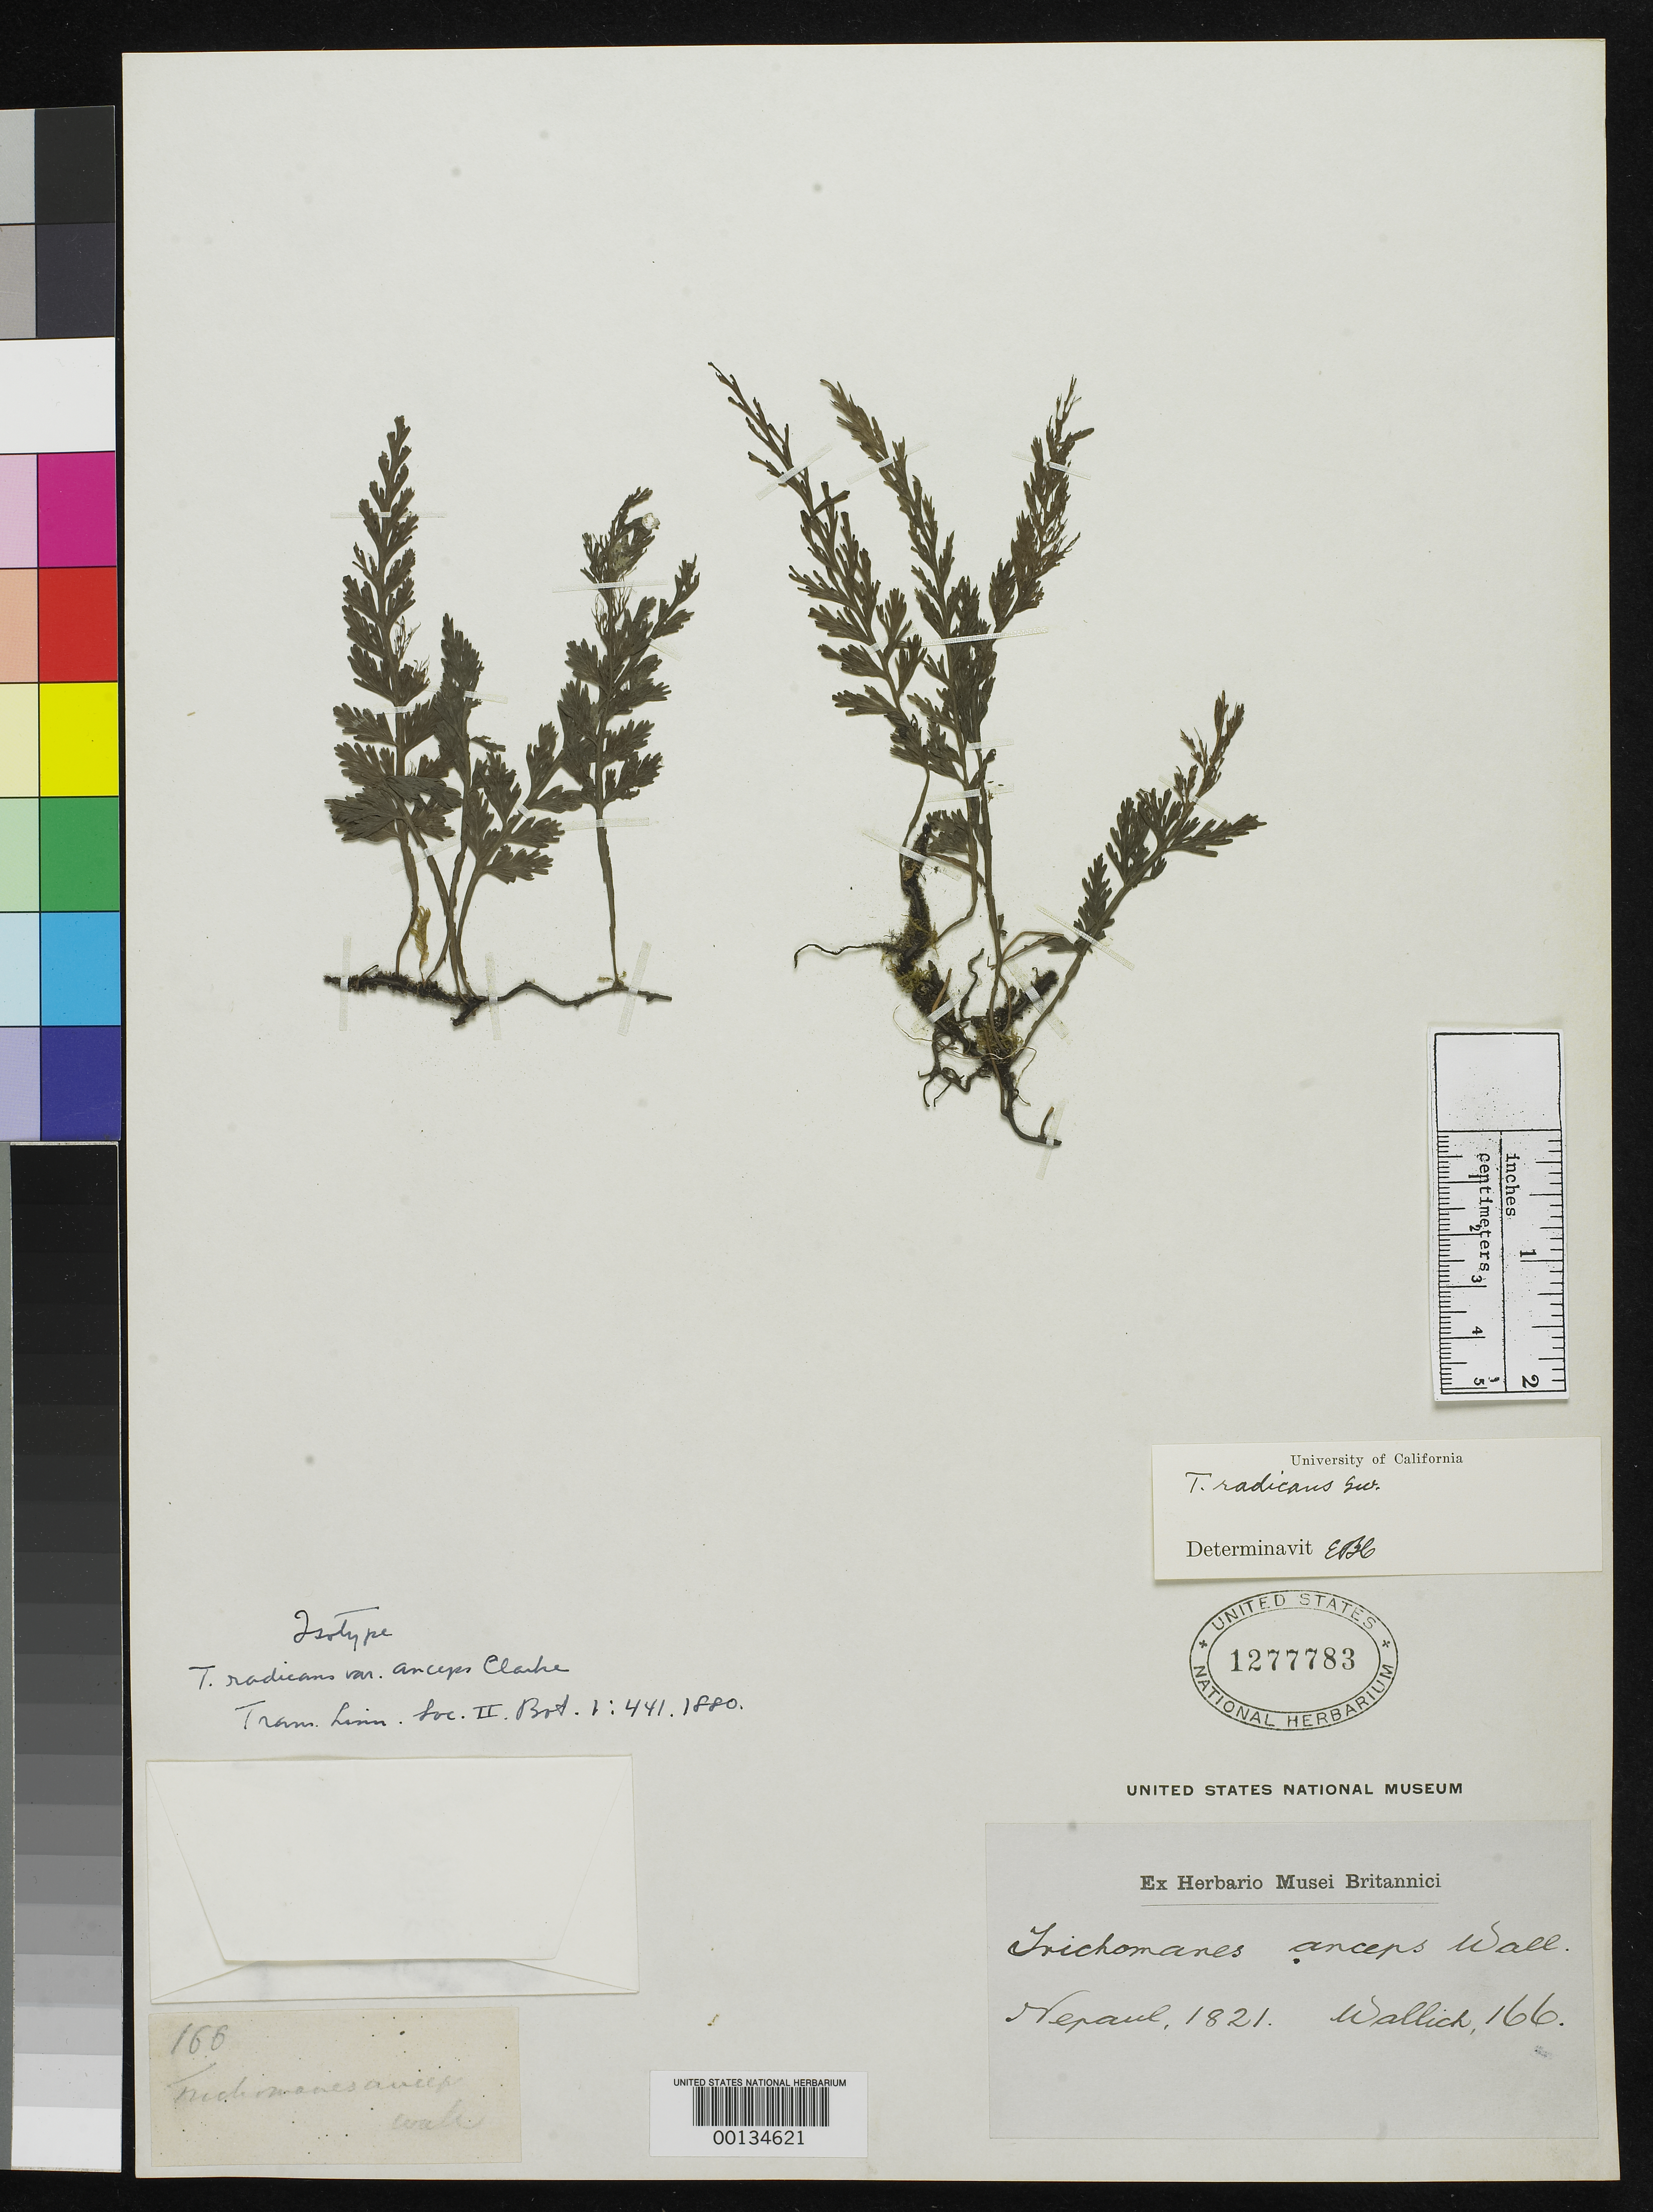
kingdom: Plantae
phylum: Tracheophyta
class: Polypodiopsida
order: Hymenophyllales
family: Hymenophyllaceae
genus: Trichomanes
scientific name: Trichomanes radicans var. anceps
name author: C.B. Clarke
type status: Type Collection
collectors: N. Wallich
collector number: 166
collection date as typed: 1821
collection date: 1821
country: Nepal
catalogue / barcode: US 1277783